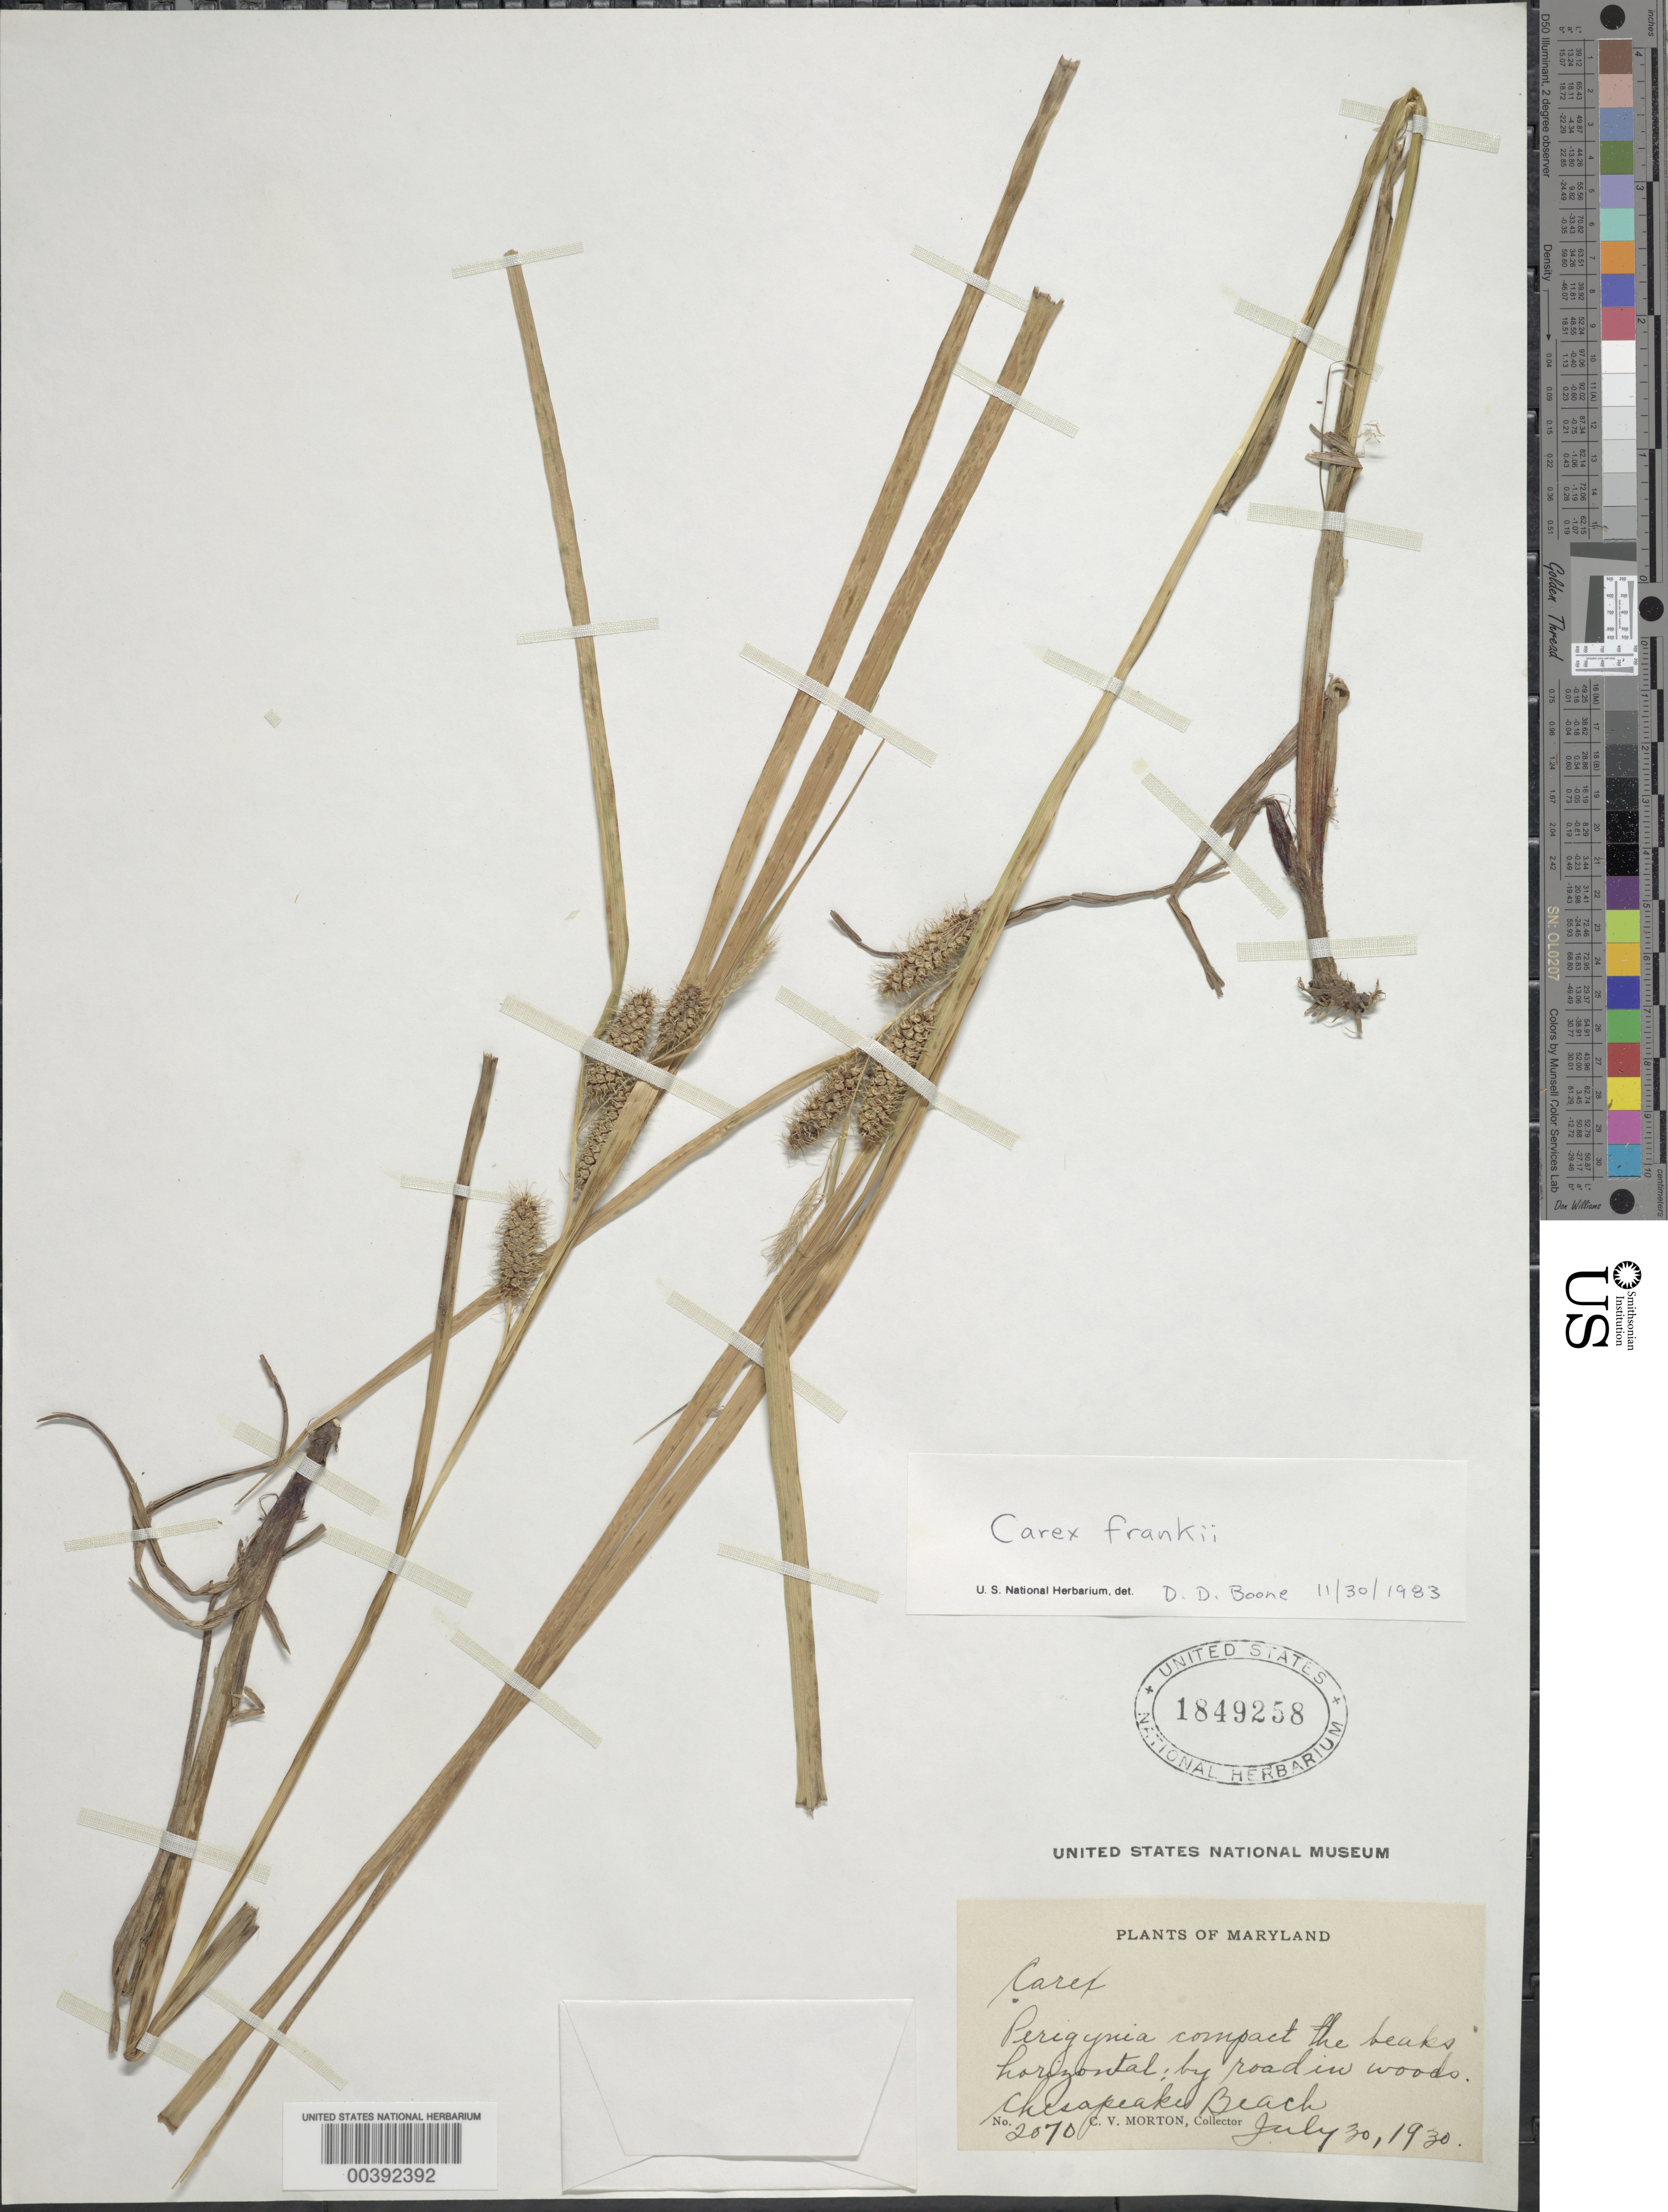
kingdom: Plantae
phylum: Tracheophyta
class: Liliopsida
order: Poales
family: Cyperaceae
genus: Carex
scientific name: Carex frankii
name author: Kunth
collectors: C. V. Morton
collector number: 2070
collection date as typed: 30 Jul 1930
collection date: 1930-07-30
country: United States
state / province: Maryland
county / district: Calvert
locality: Chesapeake Beach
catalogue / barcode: US 1849258